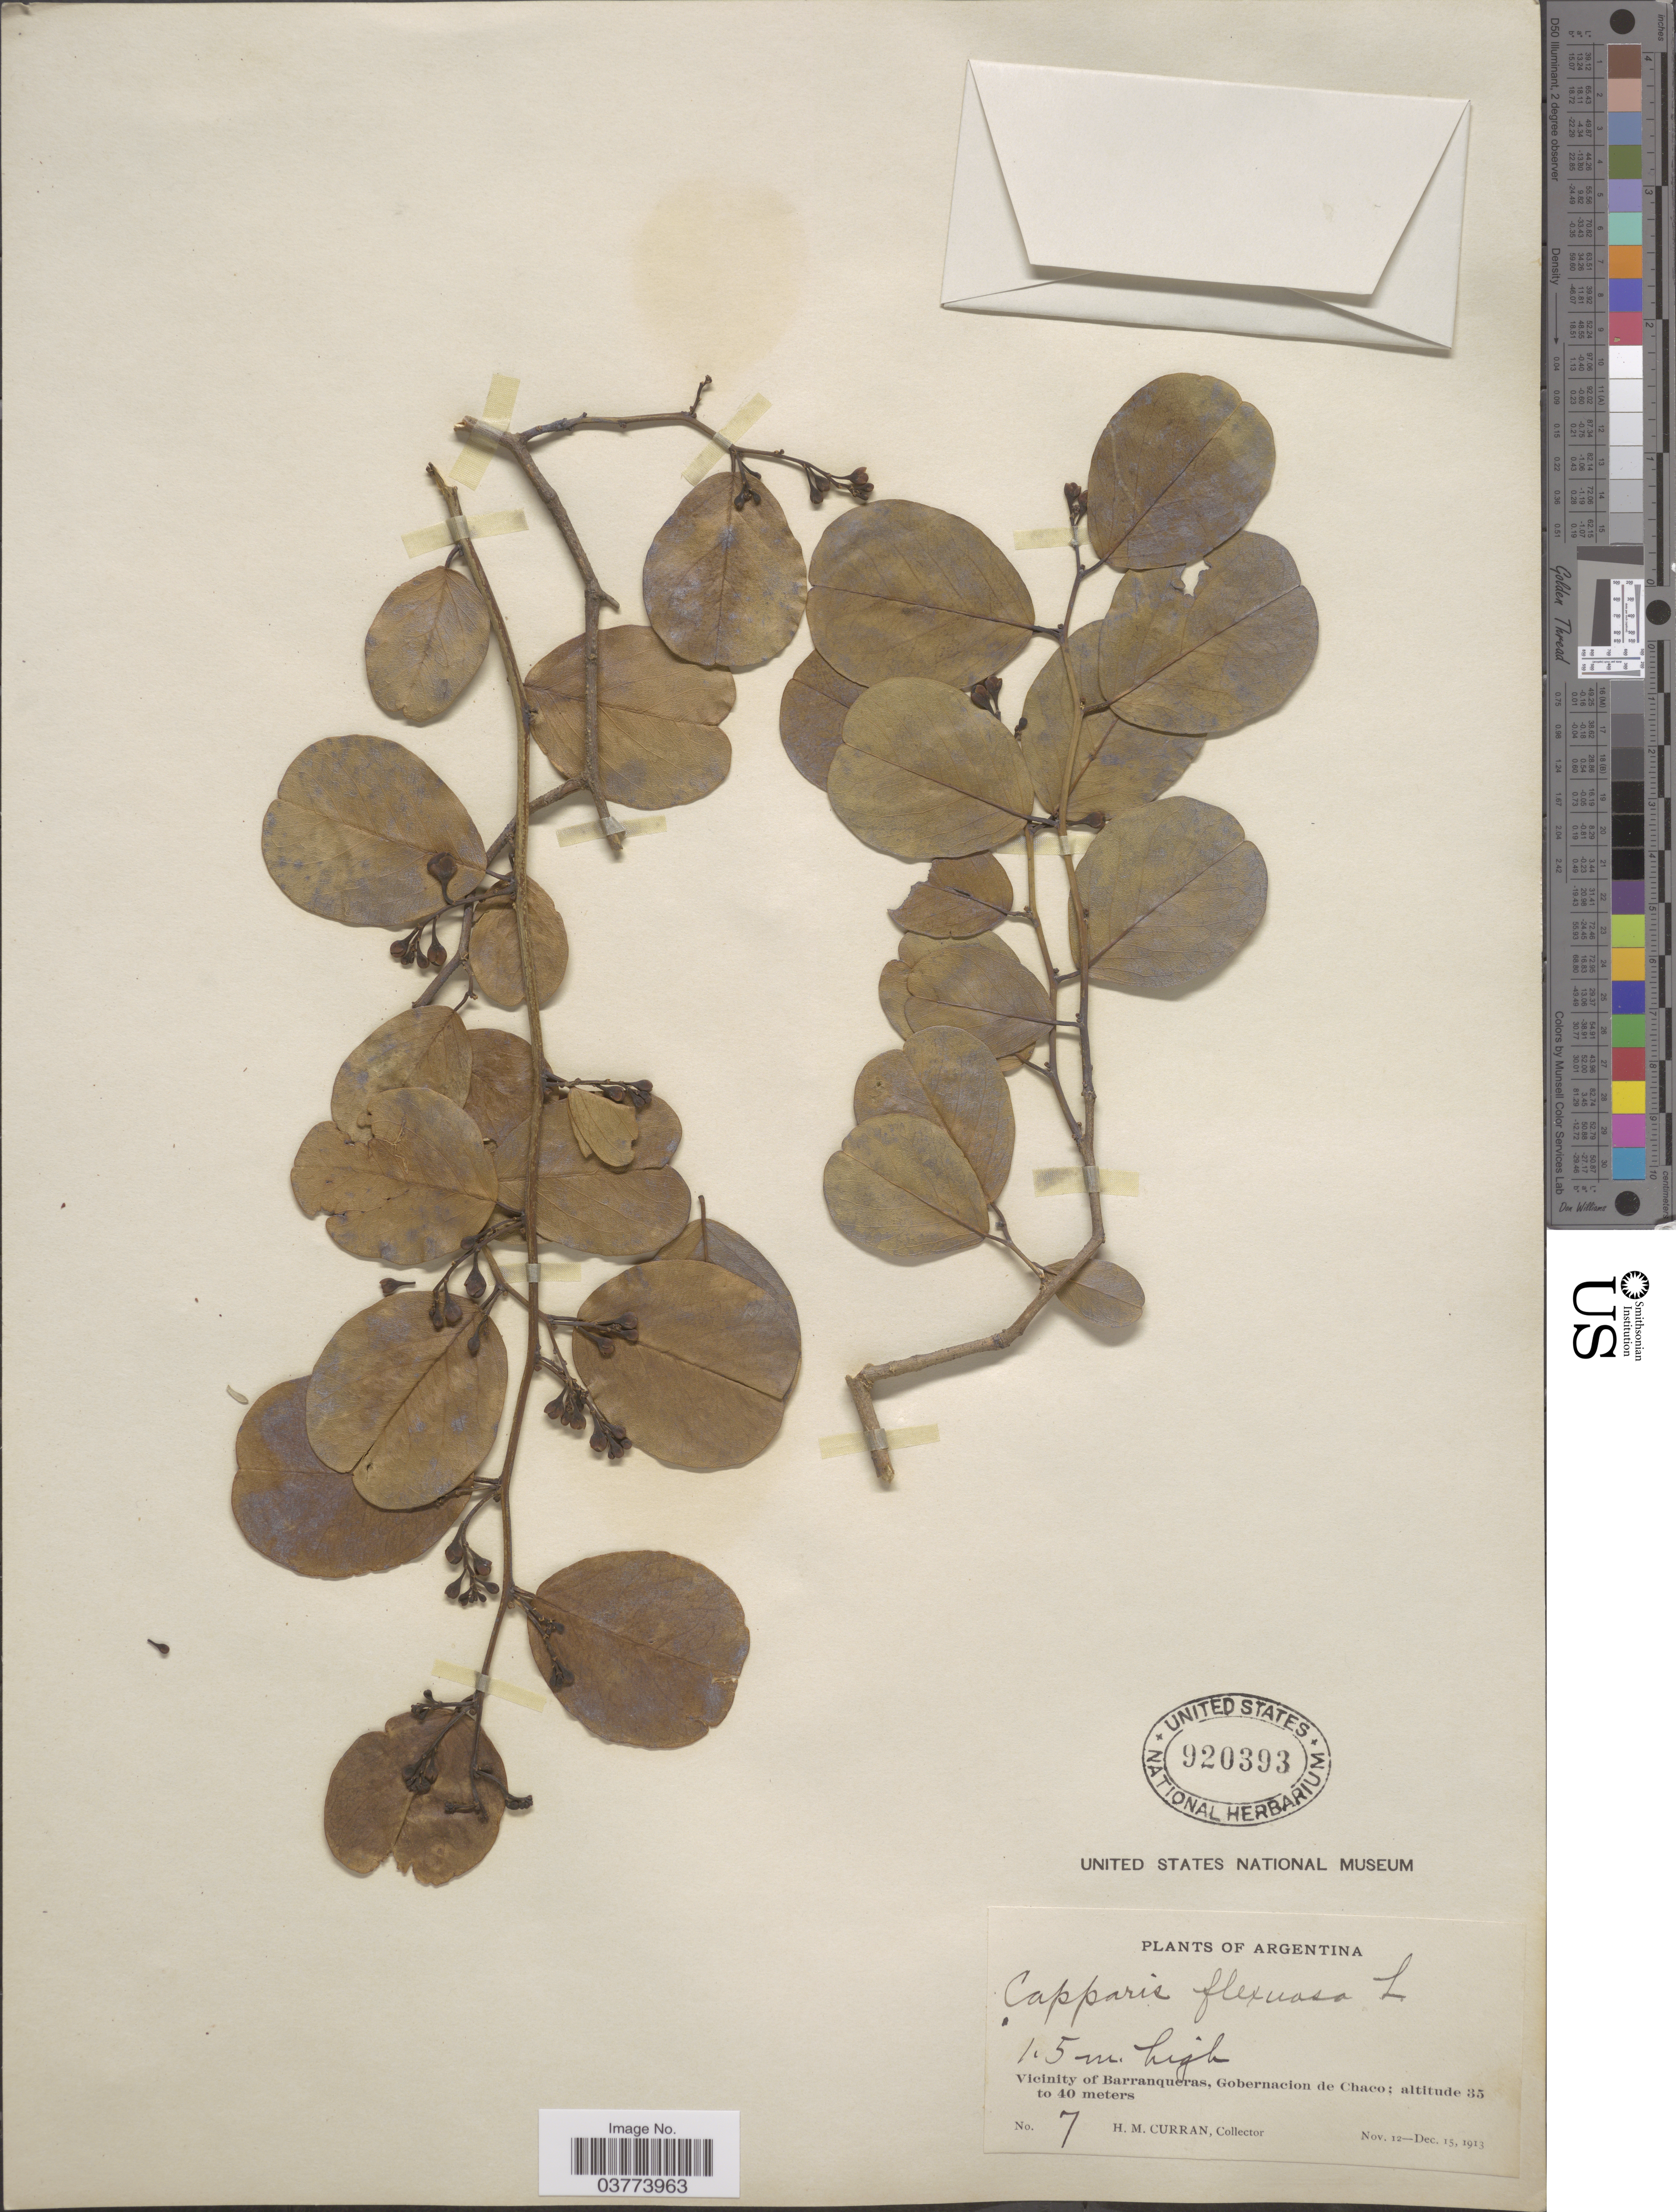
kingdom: Plantae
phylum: Tracheophyta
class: Magnoliopsida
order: Brassicales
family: Capparaceae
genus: Cynophalla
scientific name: Cynophalla retusa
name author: (Griseb.) Cornejo & Iltis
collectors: H. M. Curran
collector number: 7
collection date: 1913-11-12/1913-12-15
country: Argentina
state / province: Chaco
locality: Vicinity of Barranqueras, Gobernacion de Chaco.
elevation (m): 35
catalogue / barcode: US 920393